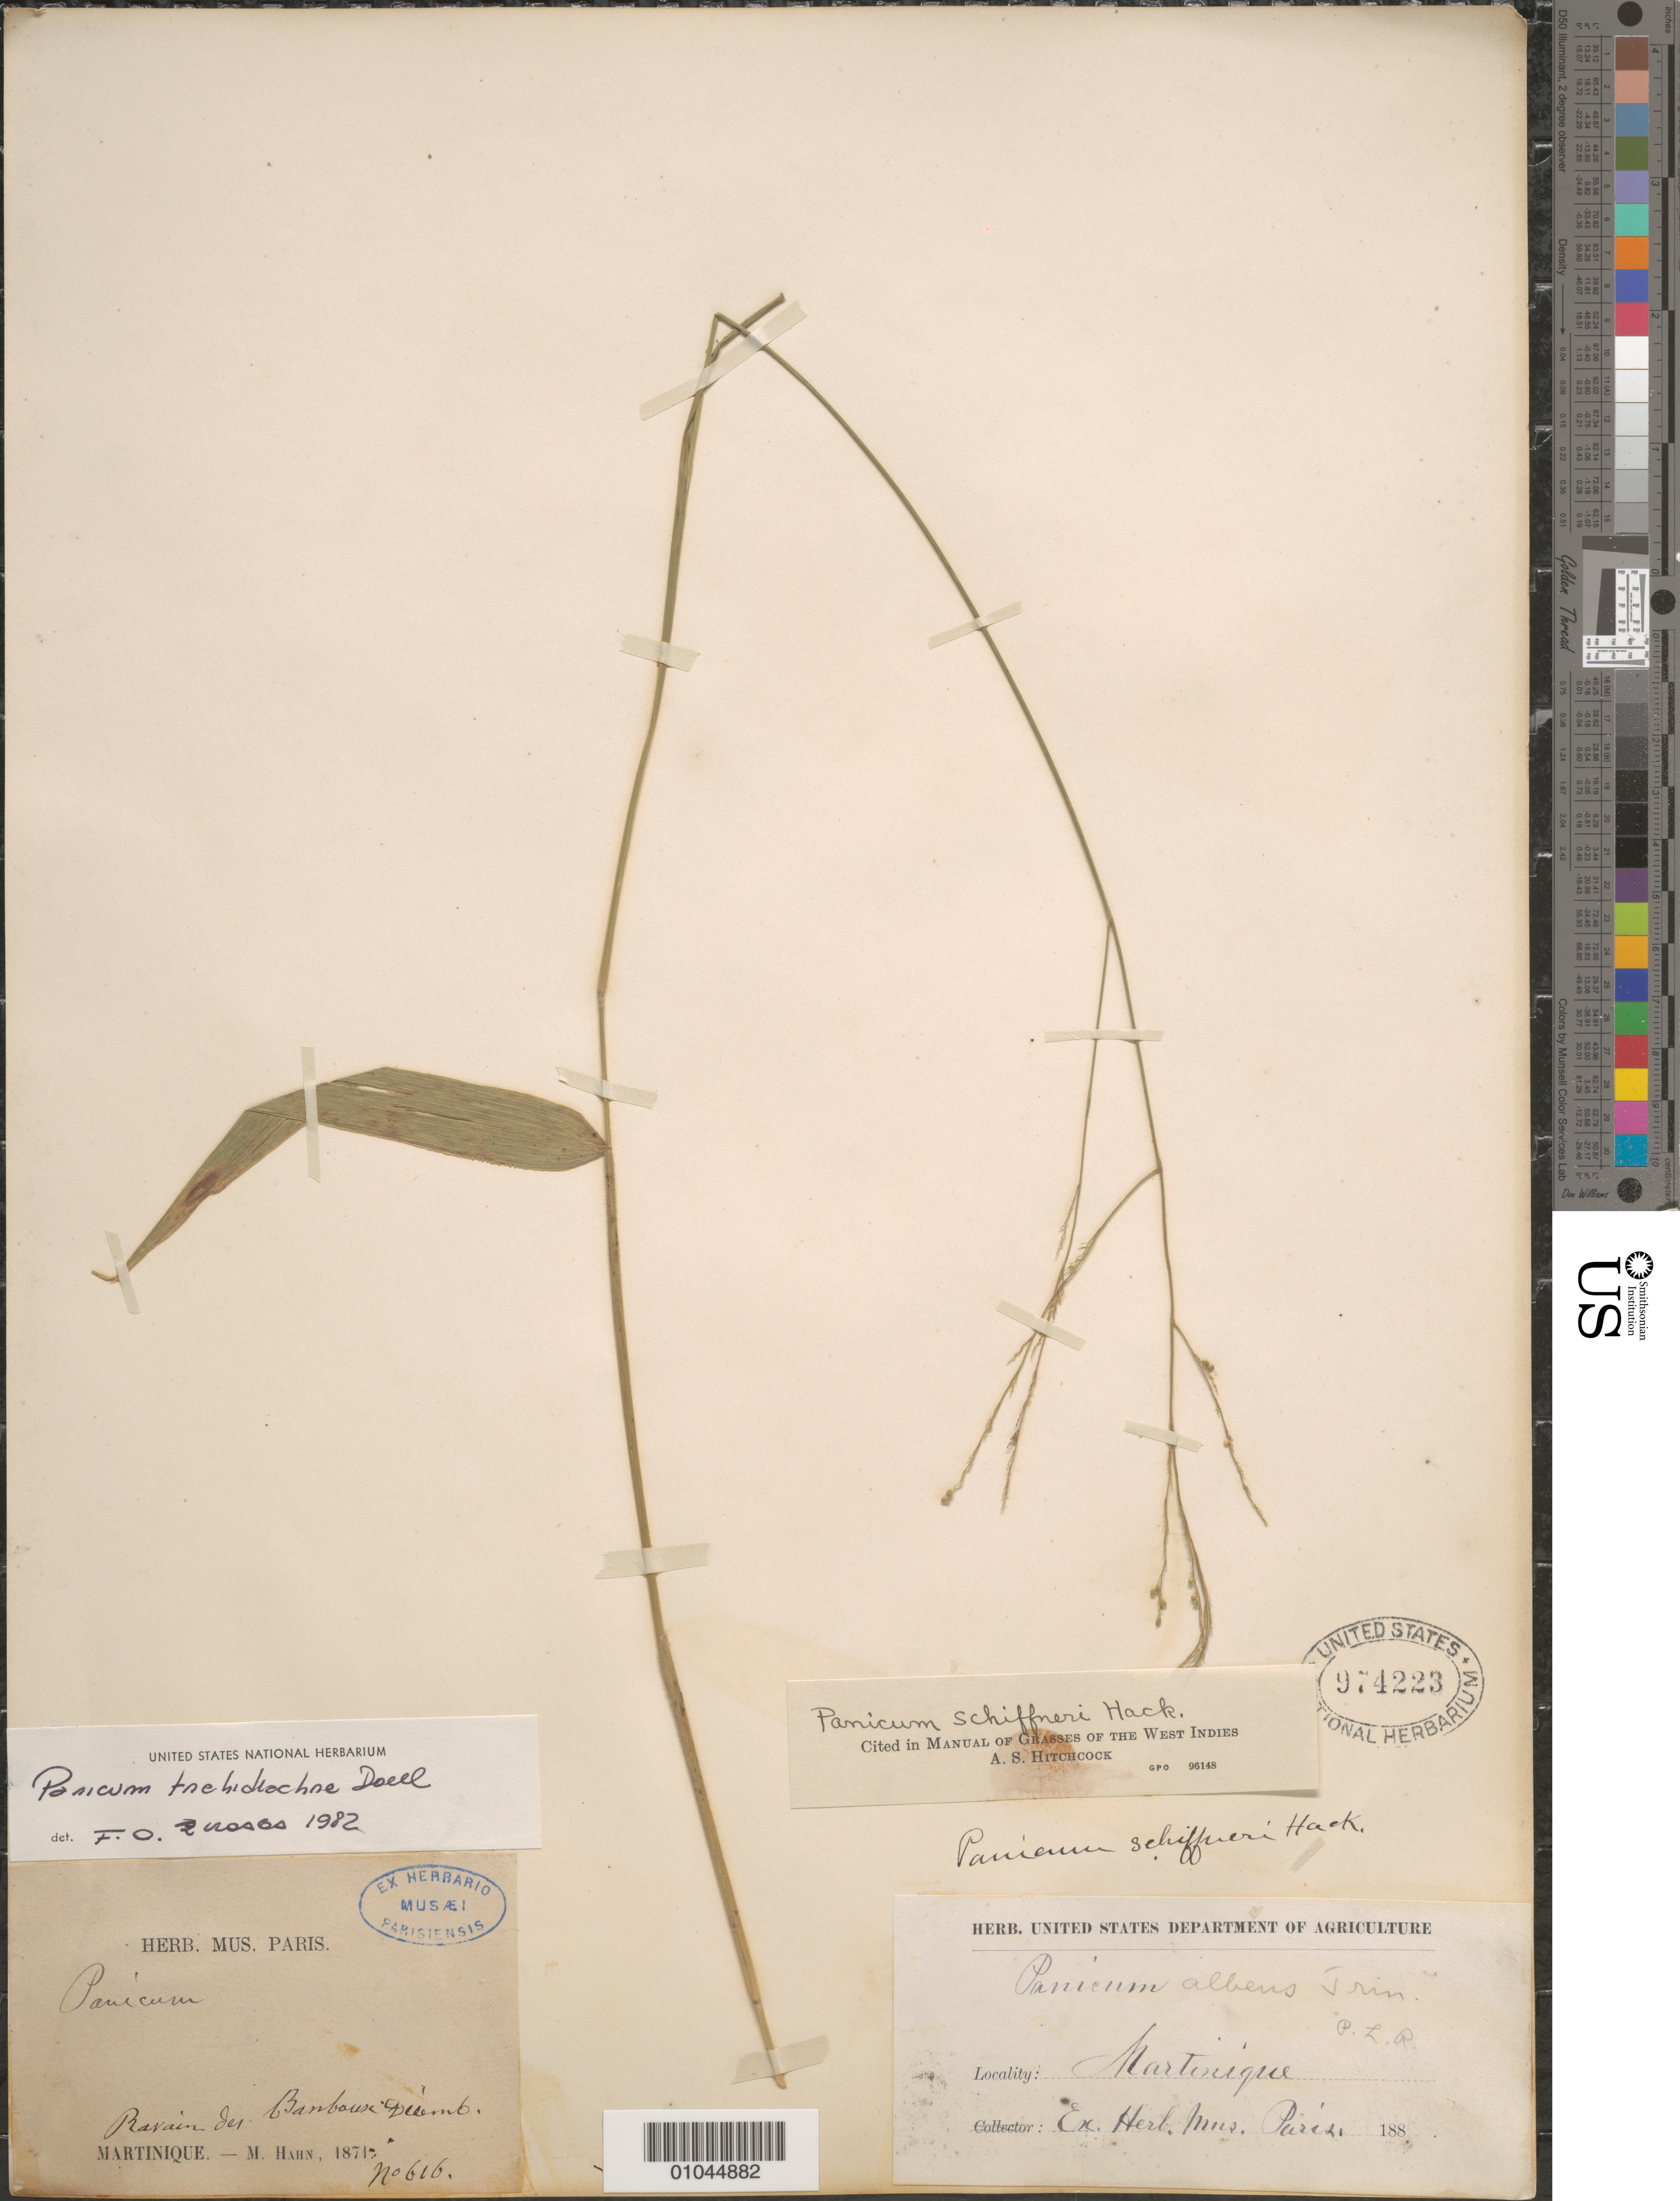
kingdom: Plantae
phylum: Tracheophyta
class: Liliopsida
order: Poales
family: Poaceae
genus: Panicum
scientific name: Panicum trichoides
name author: Sw.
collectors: M. Hahn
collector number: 616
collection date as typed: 1874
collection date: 1874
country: Martinique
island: Martinique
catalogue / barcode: US 974223